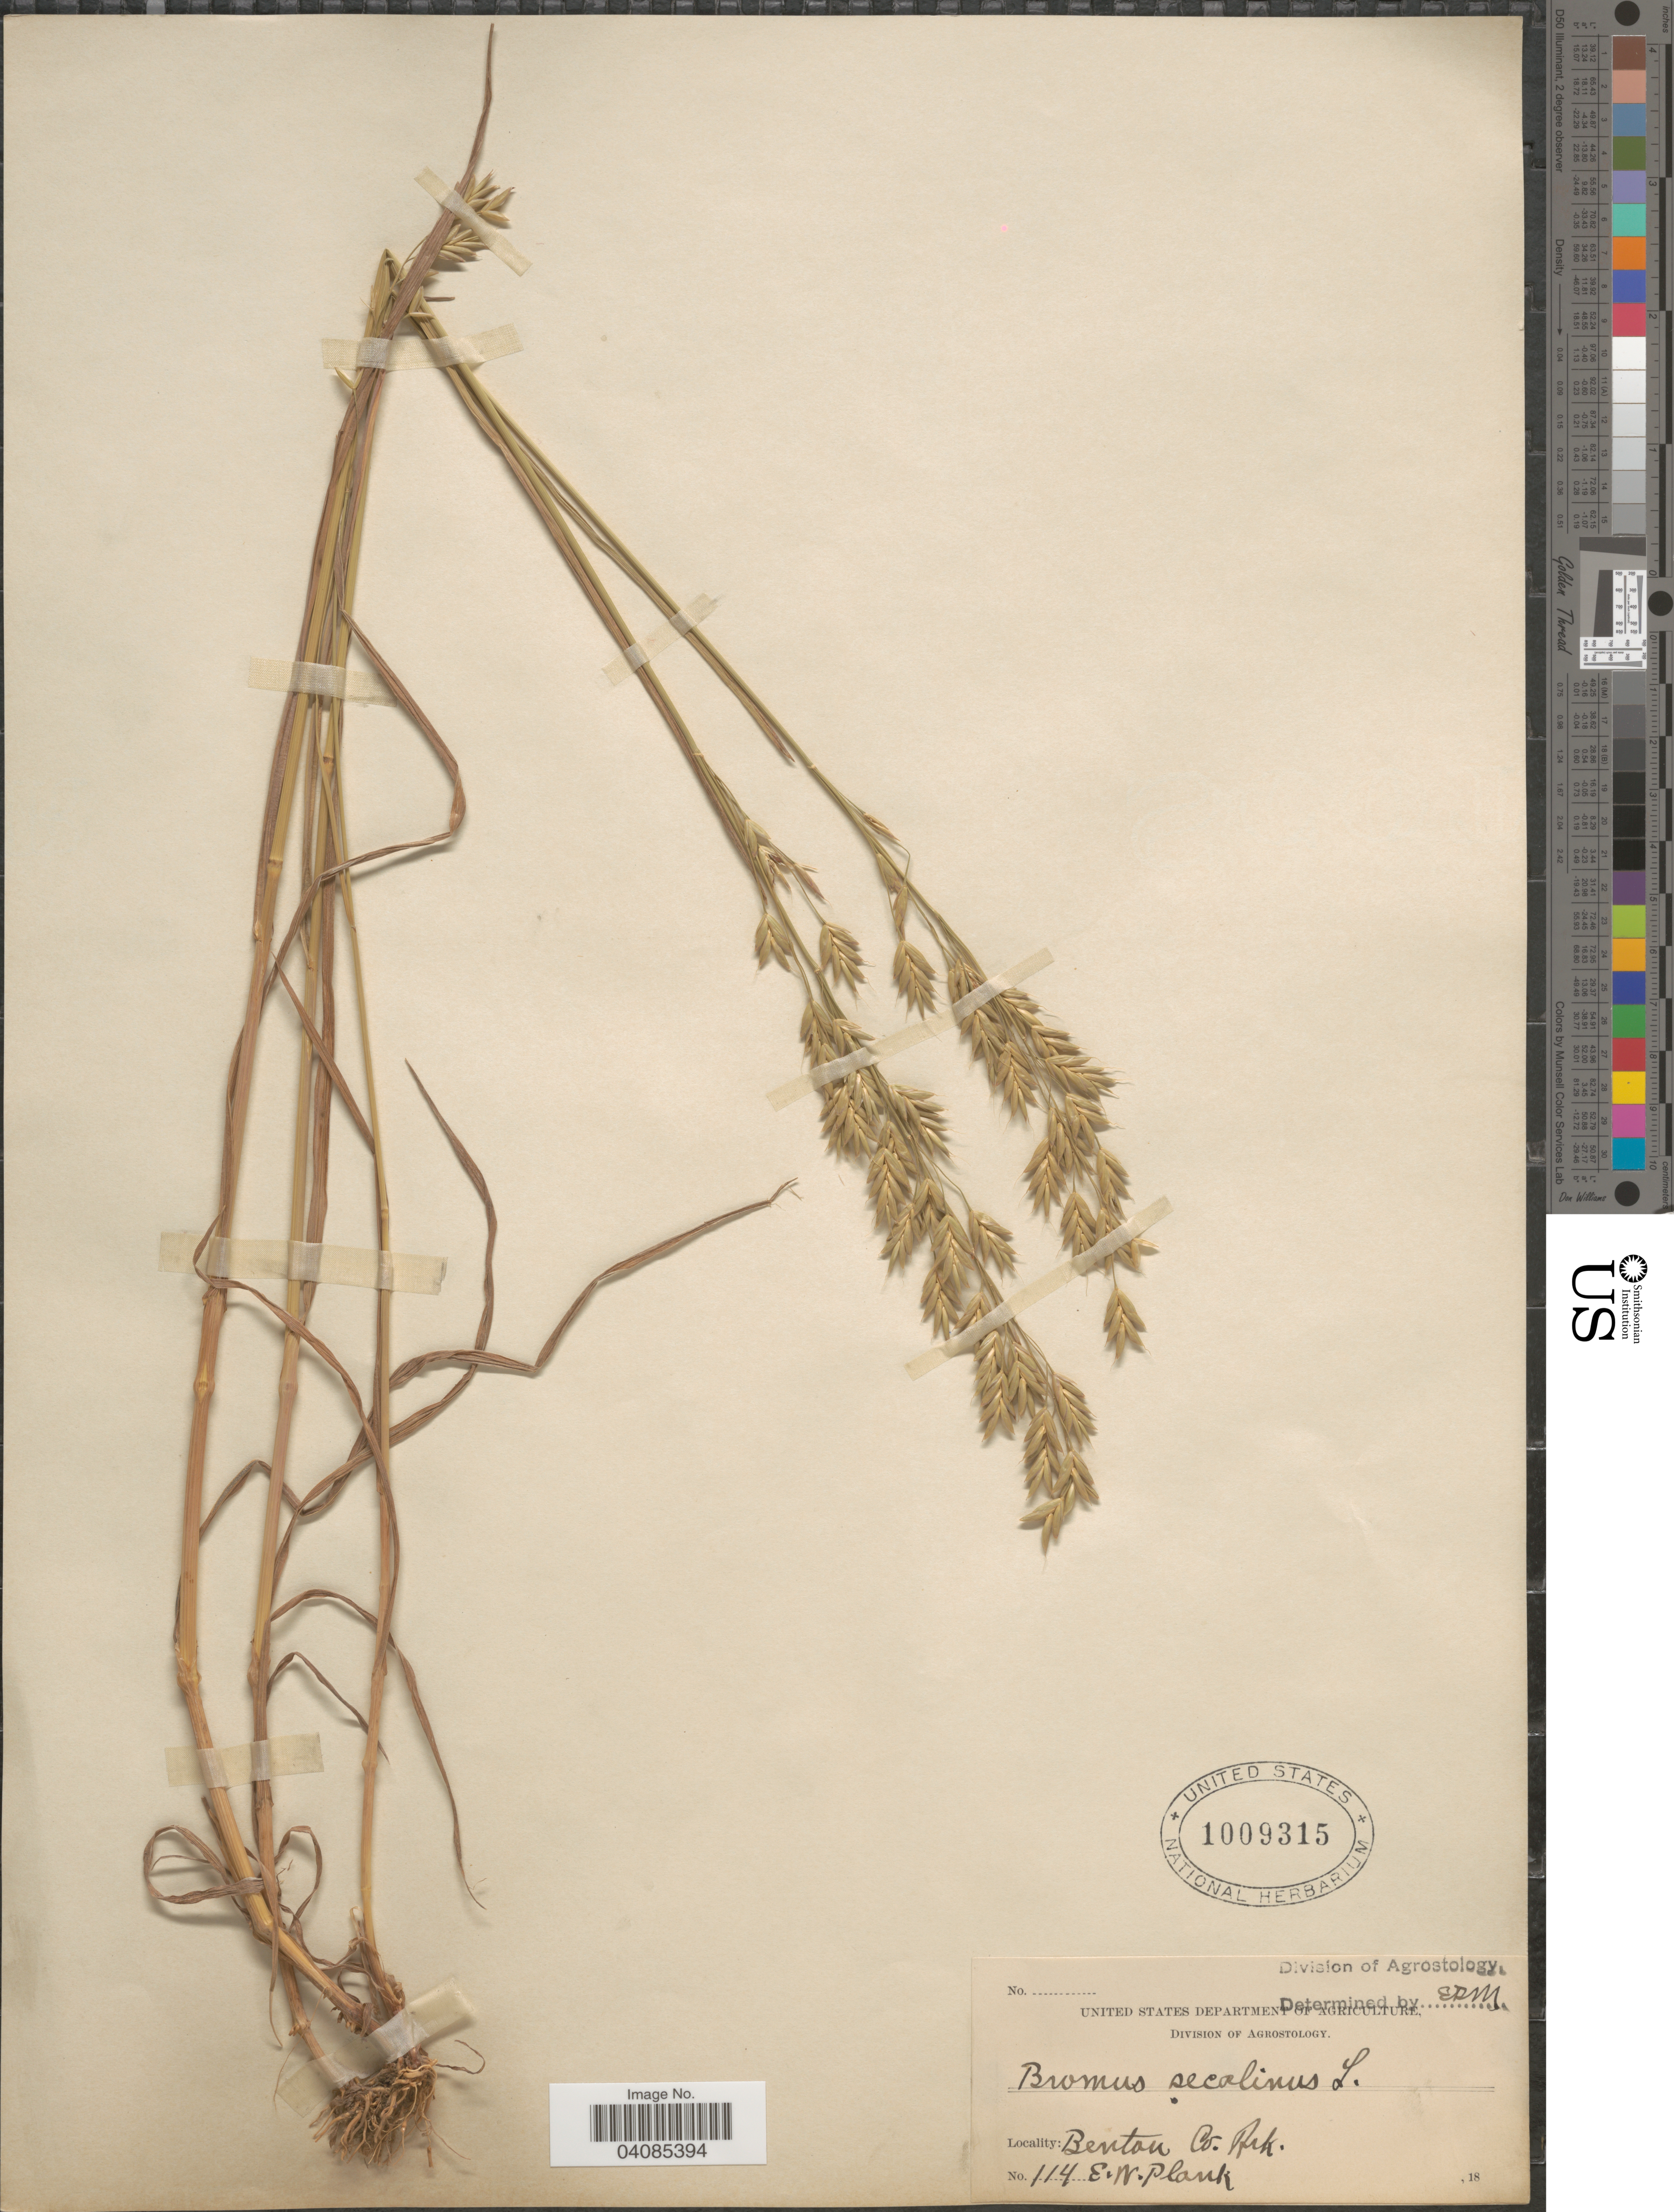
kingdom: Plantae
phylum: Tracheophyta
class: Liliopsida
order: Poales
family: Poaceae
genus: Bromus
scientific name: Bromus secalinus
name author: L.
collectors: E. Plank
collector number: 114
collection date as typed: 18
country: United States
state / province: Arkansas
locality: Benton Co.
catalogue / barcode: US 1009315